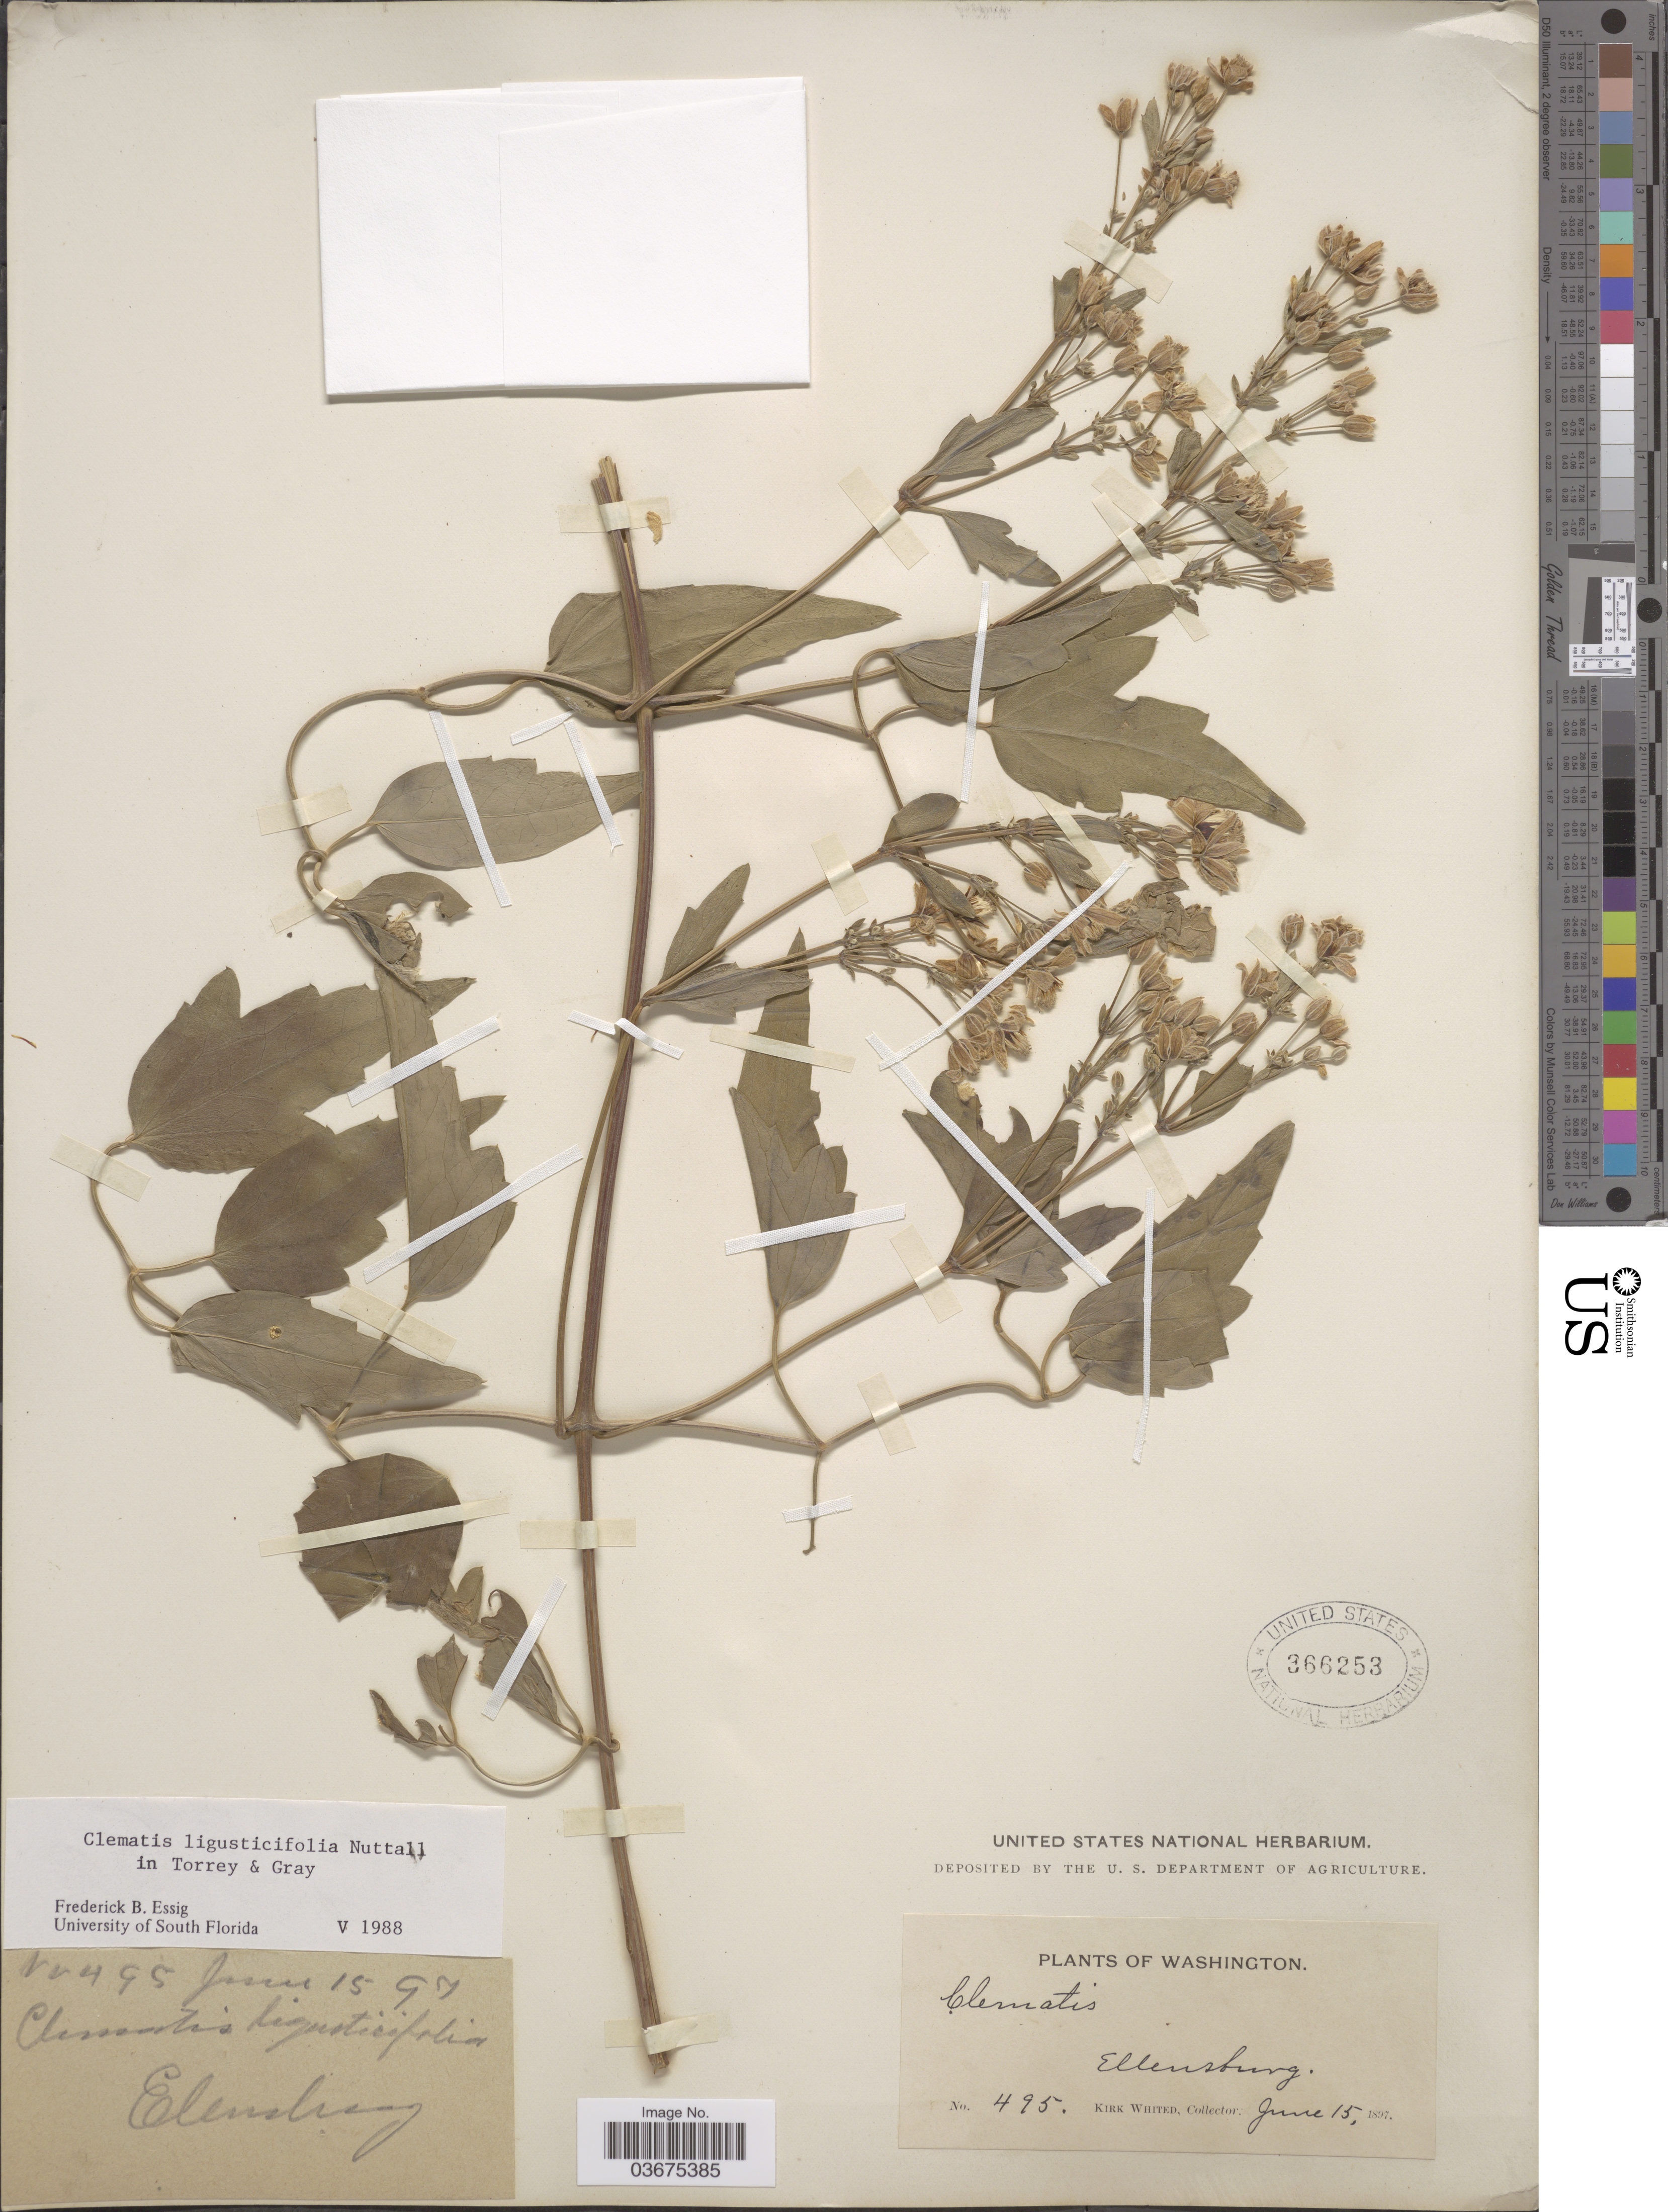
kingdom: Plantae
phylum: Tracheophyta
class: Magnoliopsida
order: Ranunculales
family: Ranunculaceae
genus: Clematis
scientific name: Clematis ligusticifolia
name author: Nutt.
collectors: K. Whited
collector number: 495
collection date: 1897-06-15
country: United States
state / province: Washington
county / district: Kittitas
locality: Ellensburg.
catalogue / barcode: US 366253